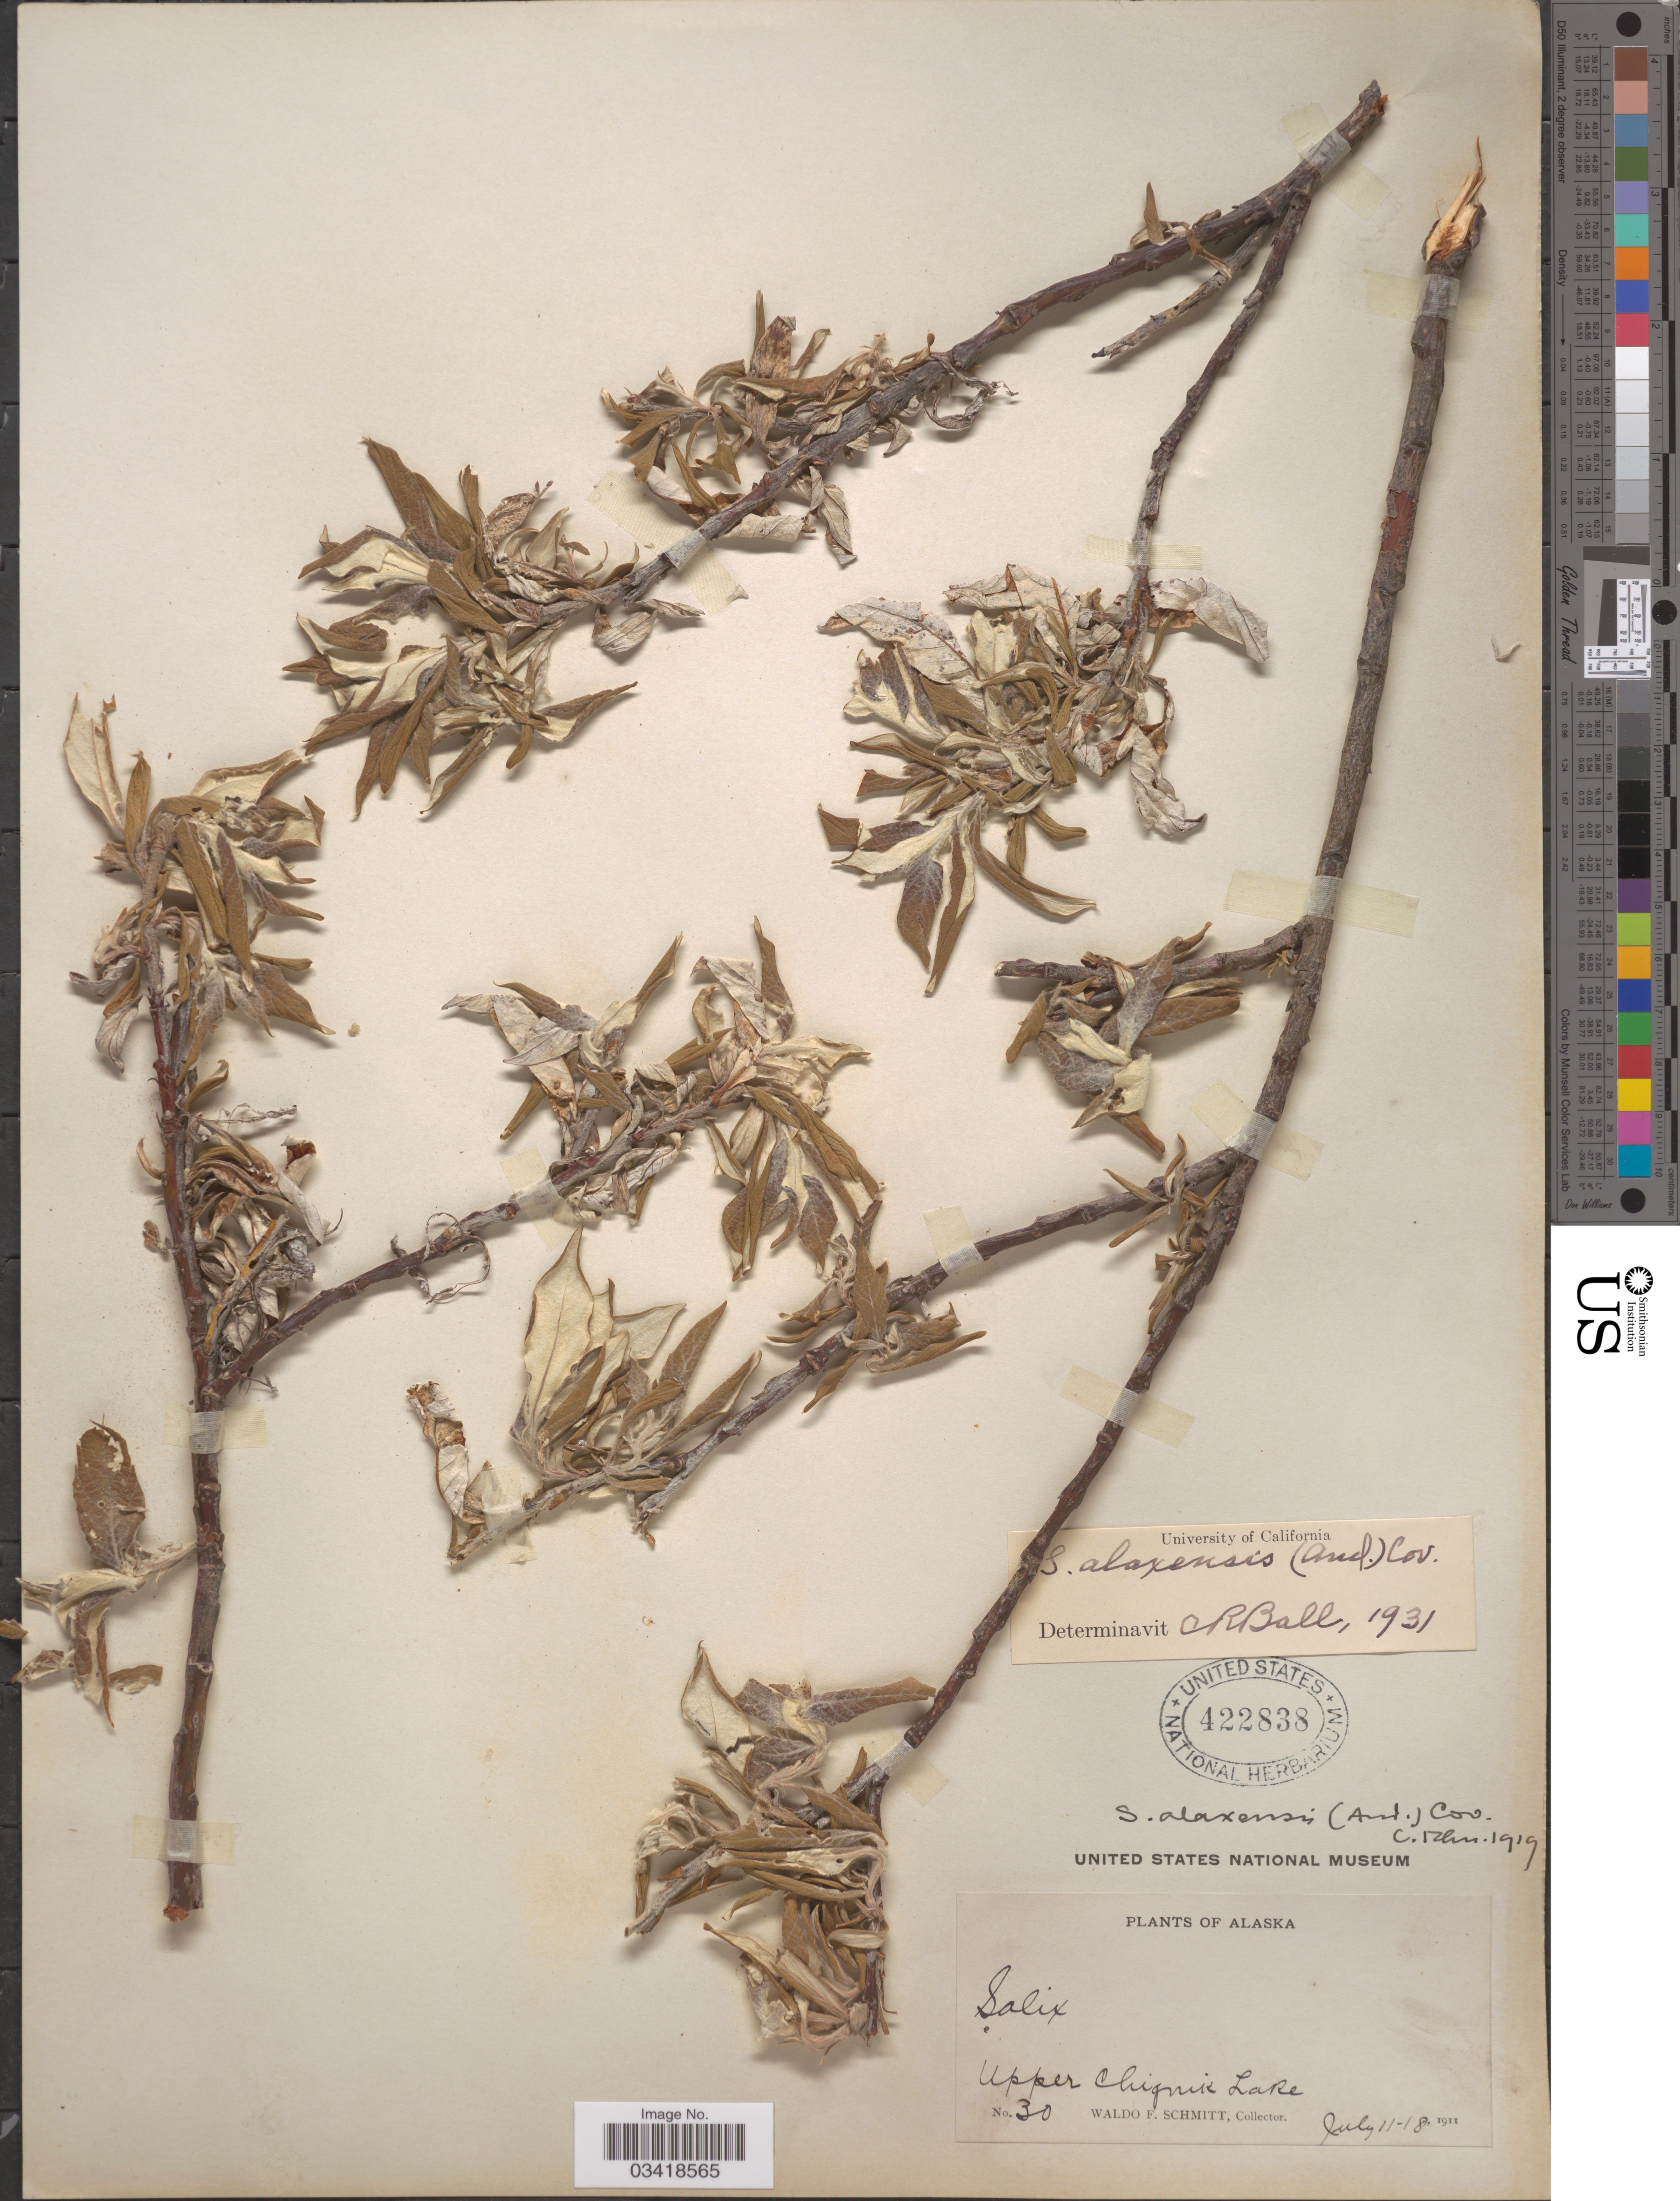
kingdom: Plantae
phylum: Tracheophyta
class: Magnoliopsida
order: Malpighiales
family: Salicaceae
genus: Salix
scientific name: Salix alaxensis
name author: (Andersson) Coville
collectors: W. F. Schmitt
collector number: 30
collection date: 1911-07-11/1911-07-18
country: United States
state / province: Alaska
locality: Upper Chignik Lake.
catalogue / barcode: US 422838